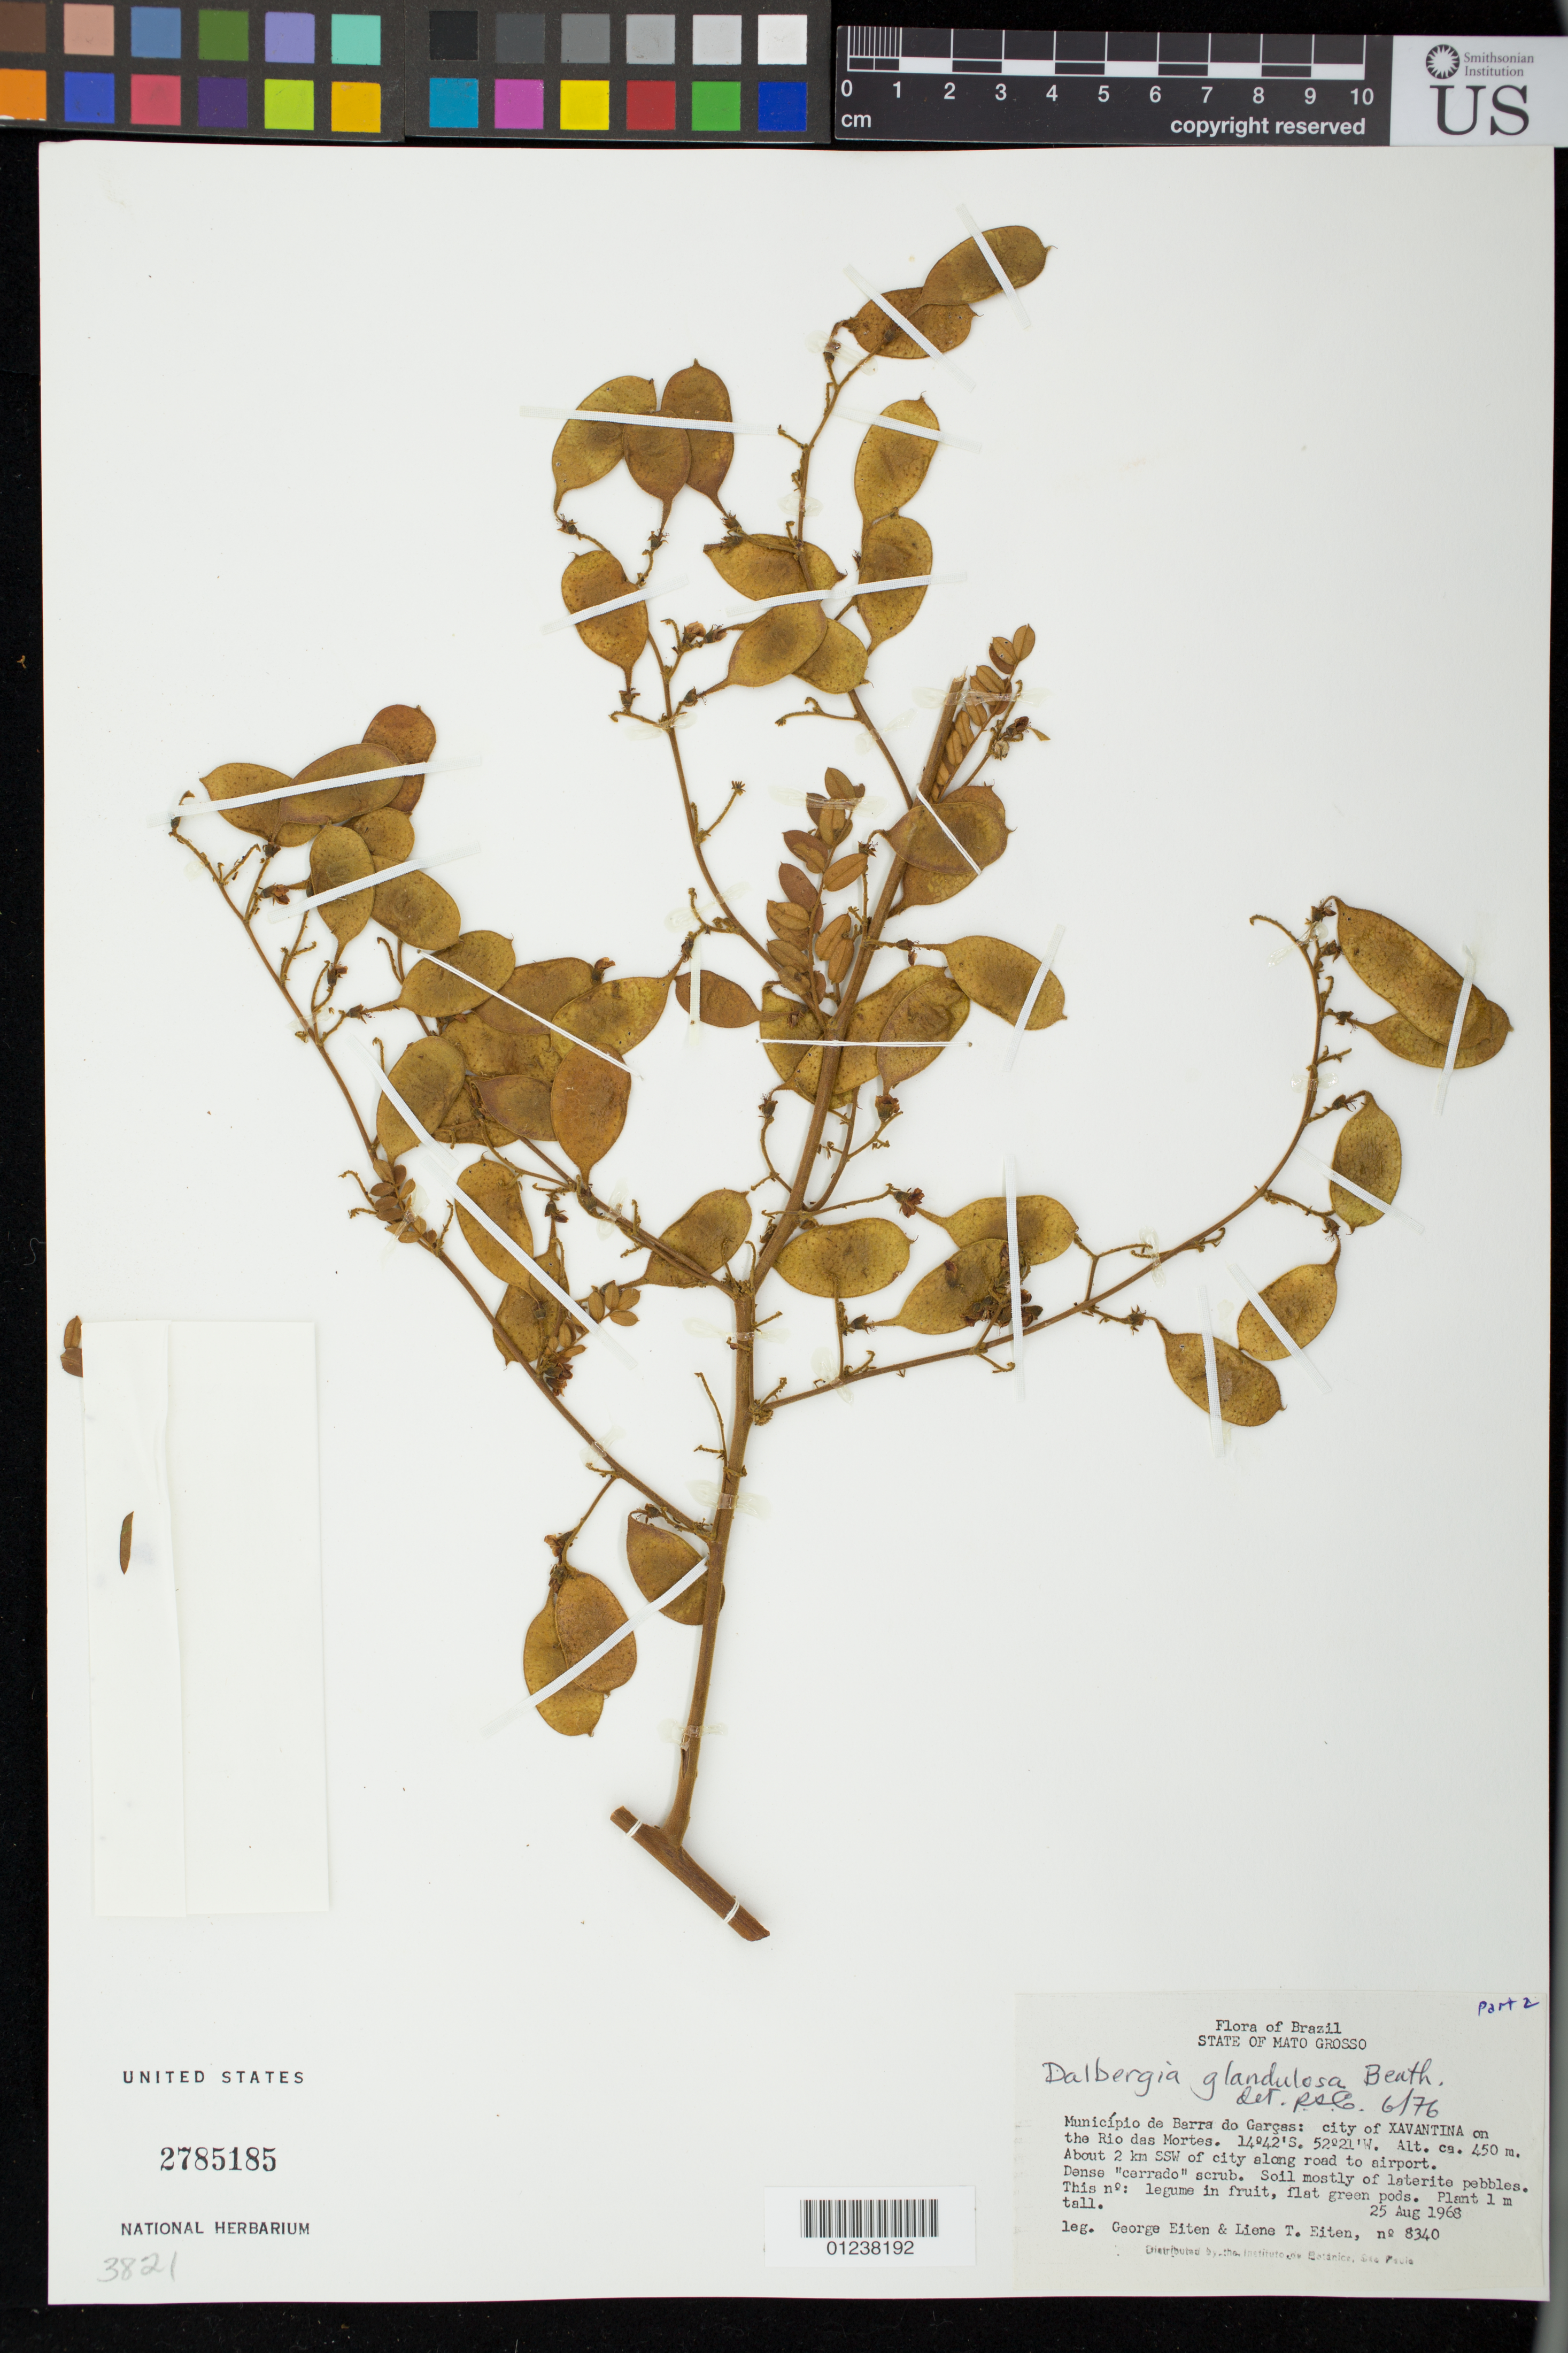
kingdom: Plantae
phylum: Tracheophyta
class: Magnoliopsida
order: Fabales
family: Fabaceae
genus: Dalbergia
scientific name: Dalbergia glandulosa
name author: Benth.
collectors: G. Eiten & L. T. Eiten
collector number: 8340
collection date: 1968-08-25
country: Brazil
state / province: Mato Grosso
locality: Municipio de Barra do Garcas: Xavantina on the Rio das Mortes. About 2 km SSW of city along road to airport.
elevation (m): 450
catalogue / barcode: US 2785185